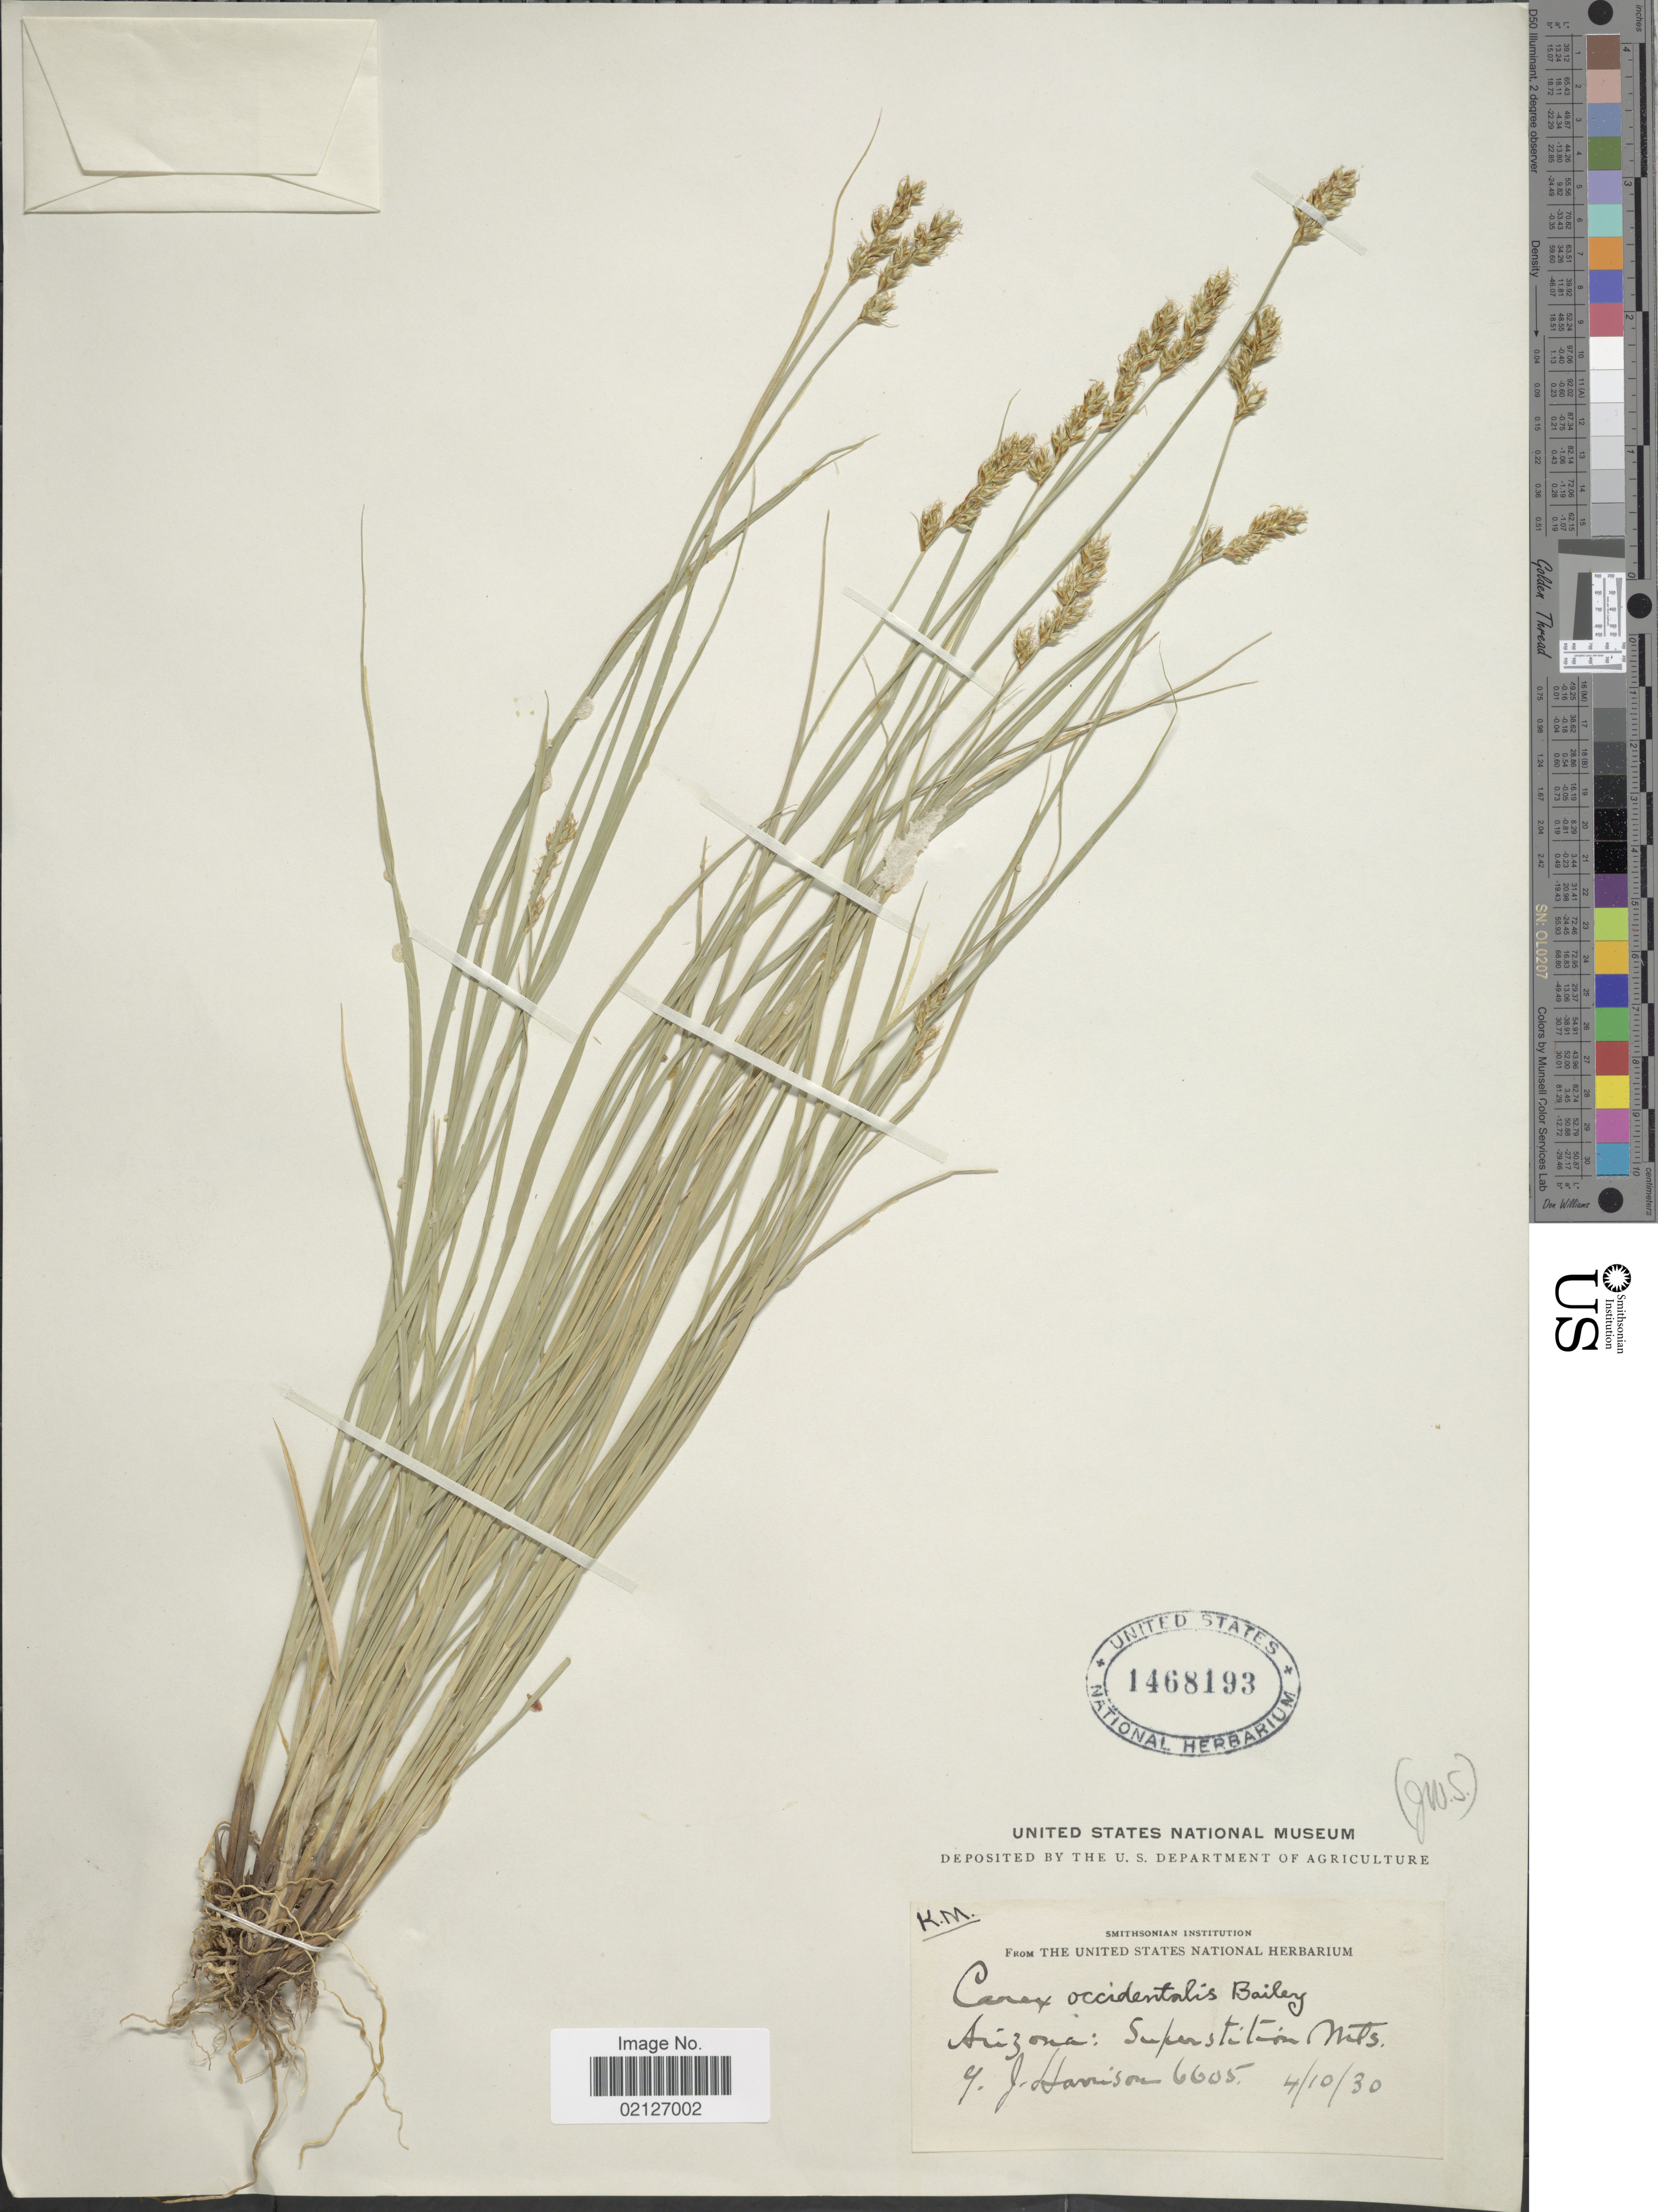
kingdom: Plantae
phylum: Tracheophyta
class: Liliopsida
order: Poales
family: Cyperaceae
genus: Carex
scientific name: Carex occidentalis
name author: L.H. Bailey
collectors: G. J. Harrison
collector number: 6605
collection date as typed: Transcribed d/m/y: 10/4/30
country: United States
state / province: Arizona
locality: Supersition Mts.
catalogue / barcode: US 1468193